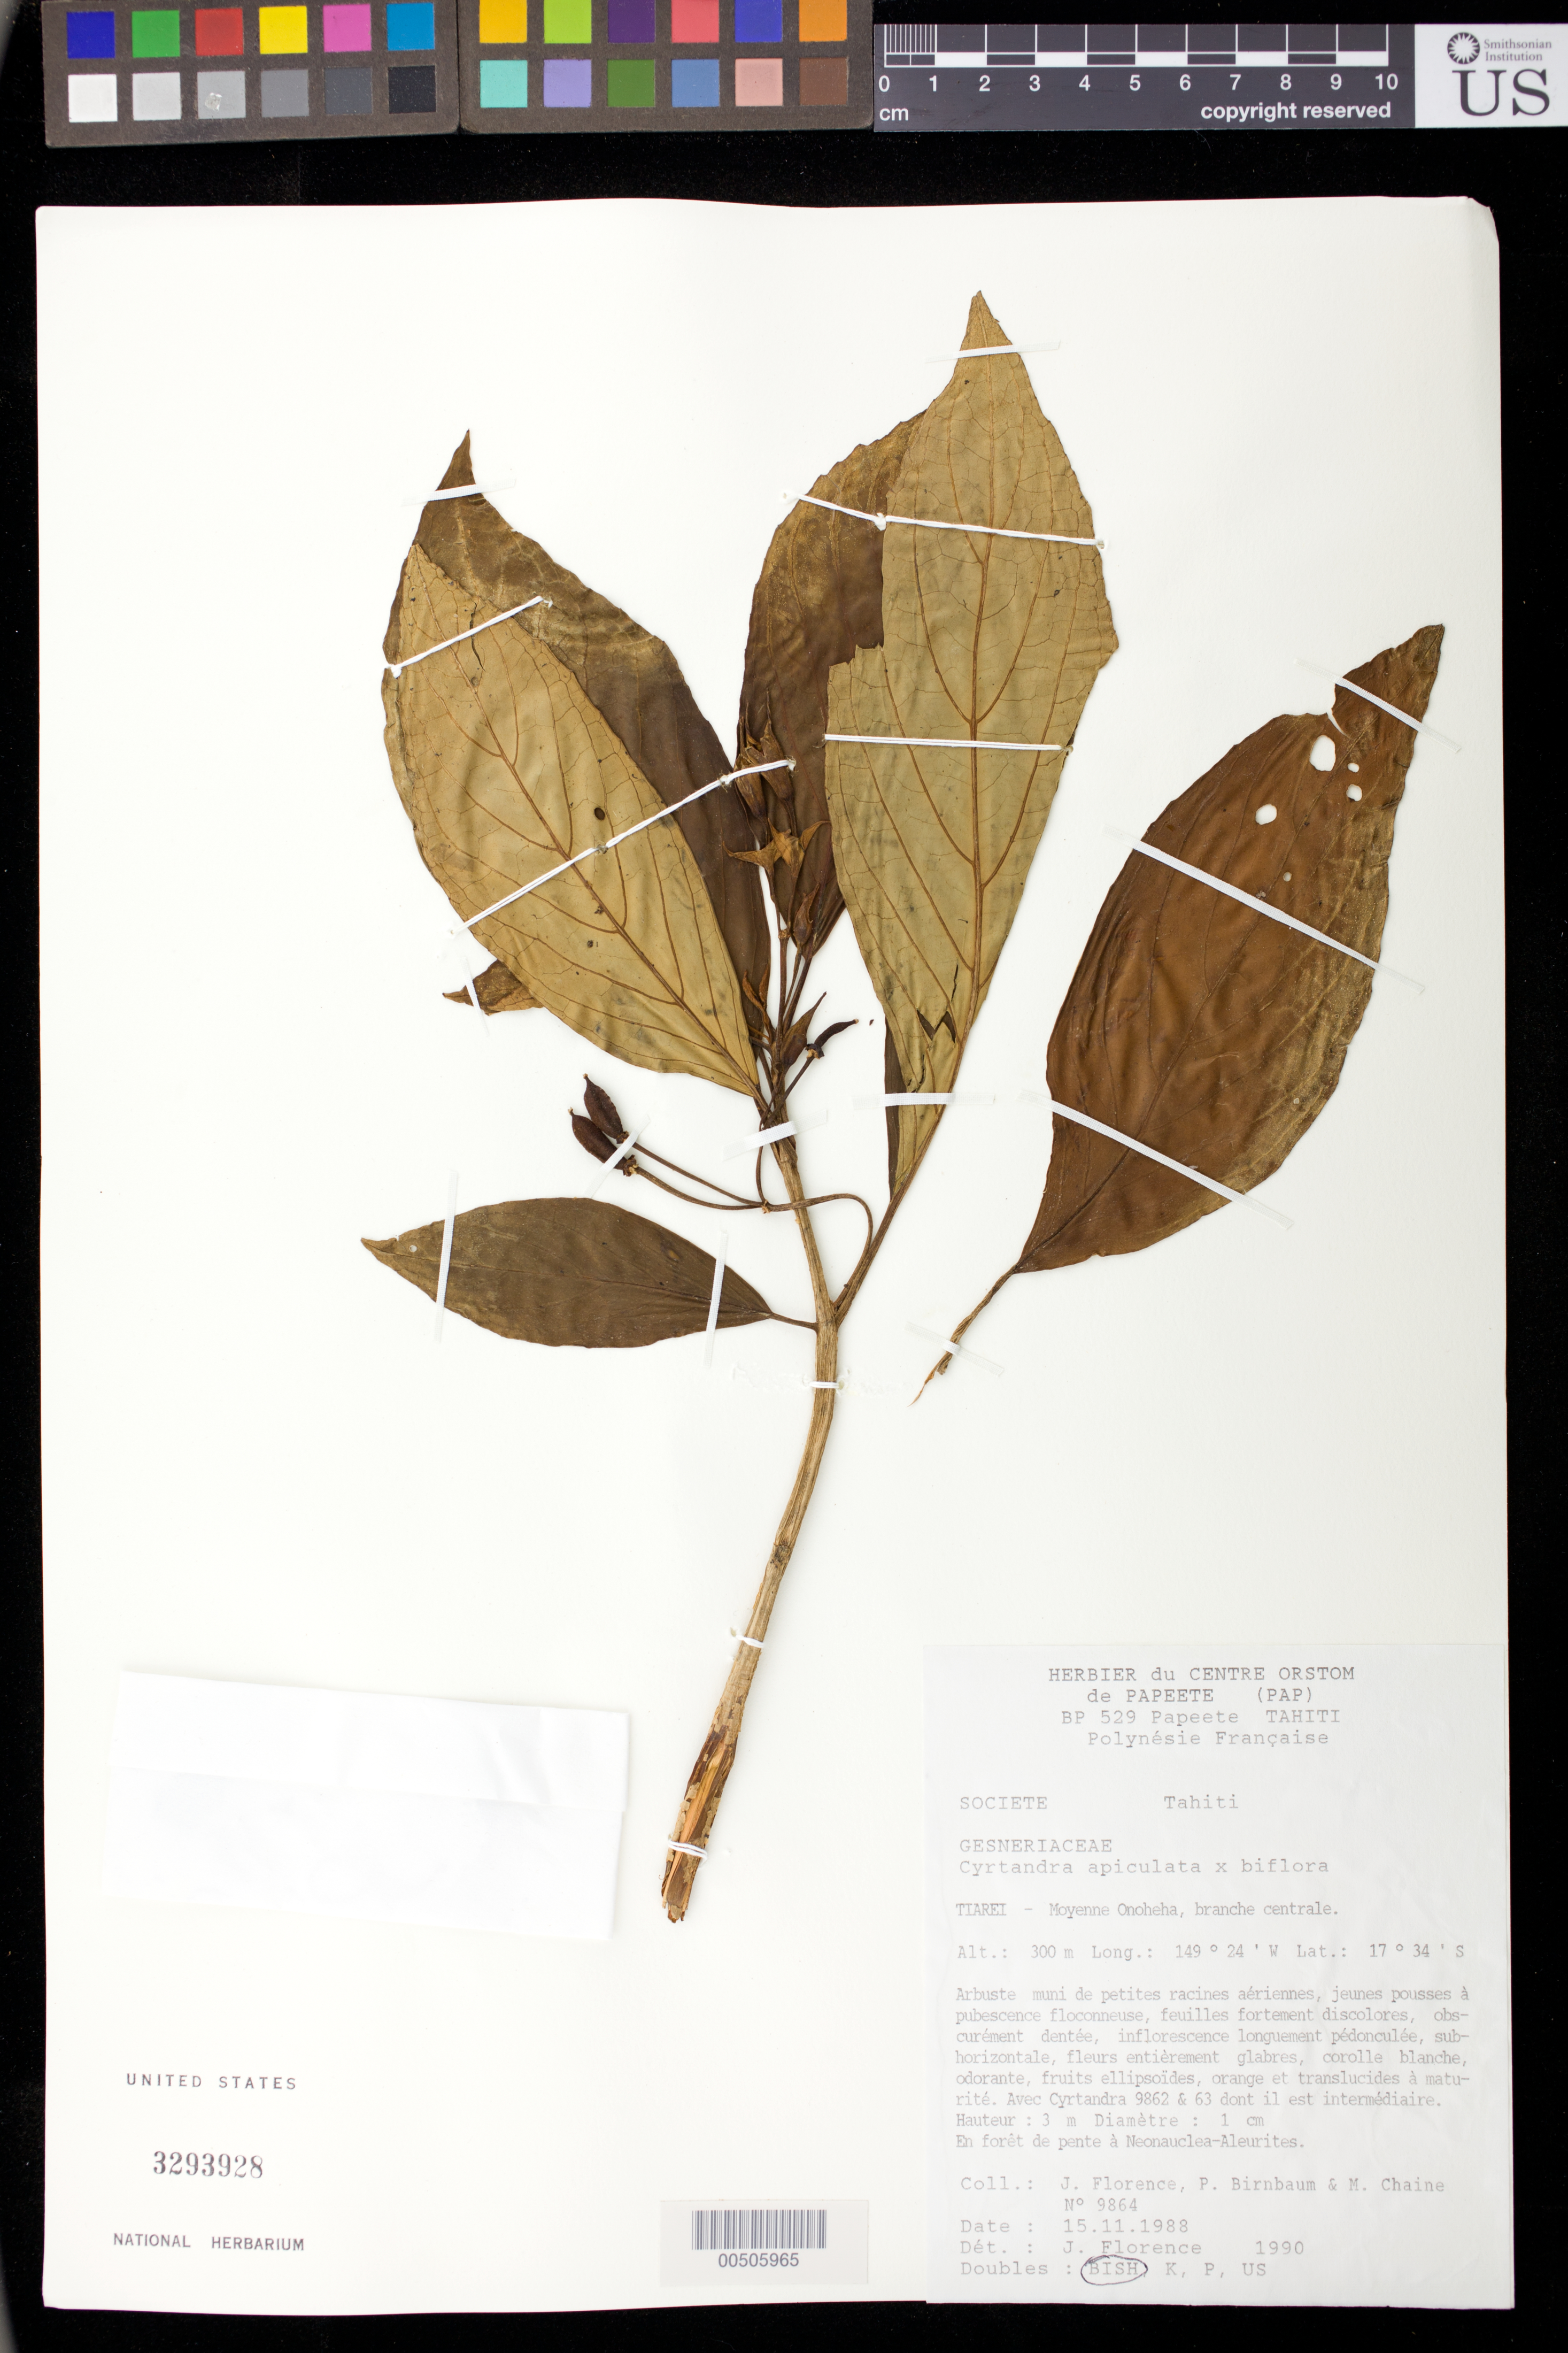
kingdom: Plantae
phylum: Tracheophyta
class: Magnoliopsida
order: Lamiales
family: Gesneriaceae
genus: Cyrtandra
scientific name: Cyrtandra apiculata x C. biflora J.R. Forst. & G. Forst.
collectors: J. Florence, P. Birnbaum & M. Chine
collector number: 9864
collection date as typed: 15 Nov 1988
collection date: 1988-11-15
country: French Polynesia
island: Tahiti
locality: Tiarei, moyenne onoheha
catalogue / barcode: US 3293928